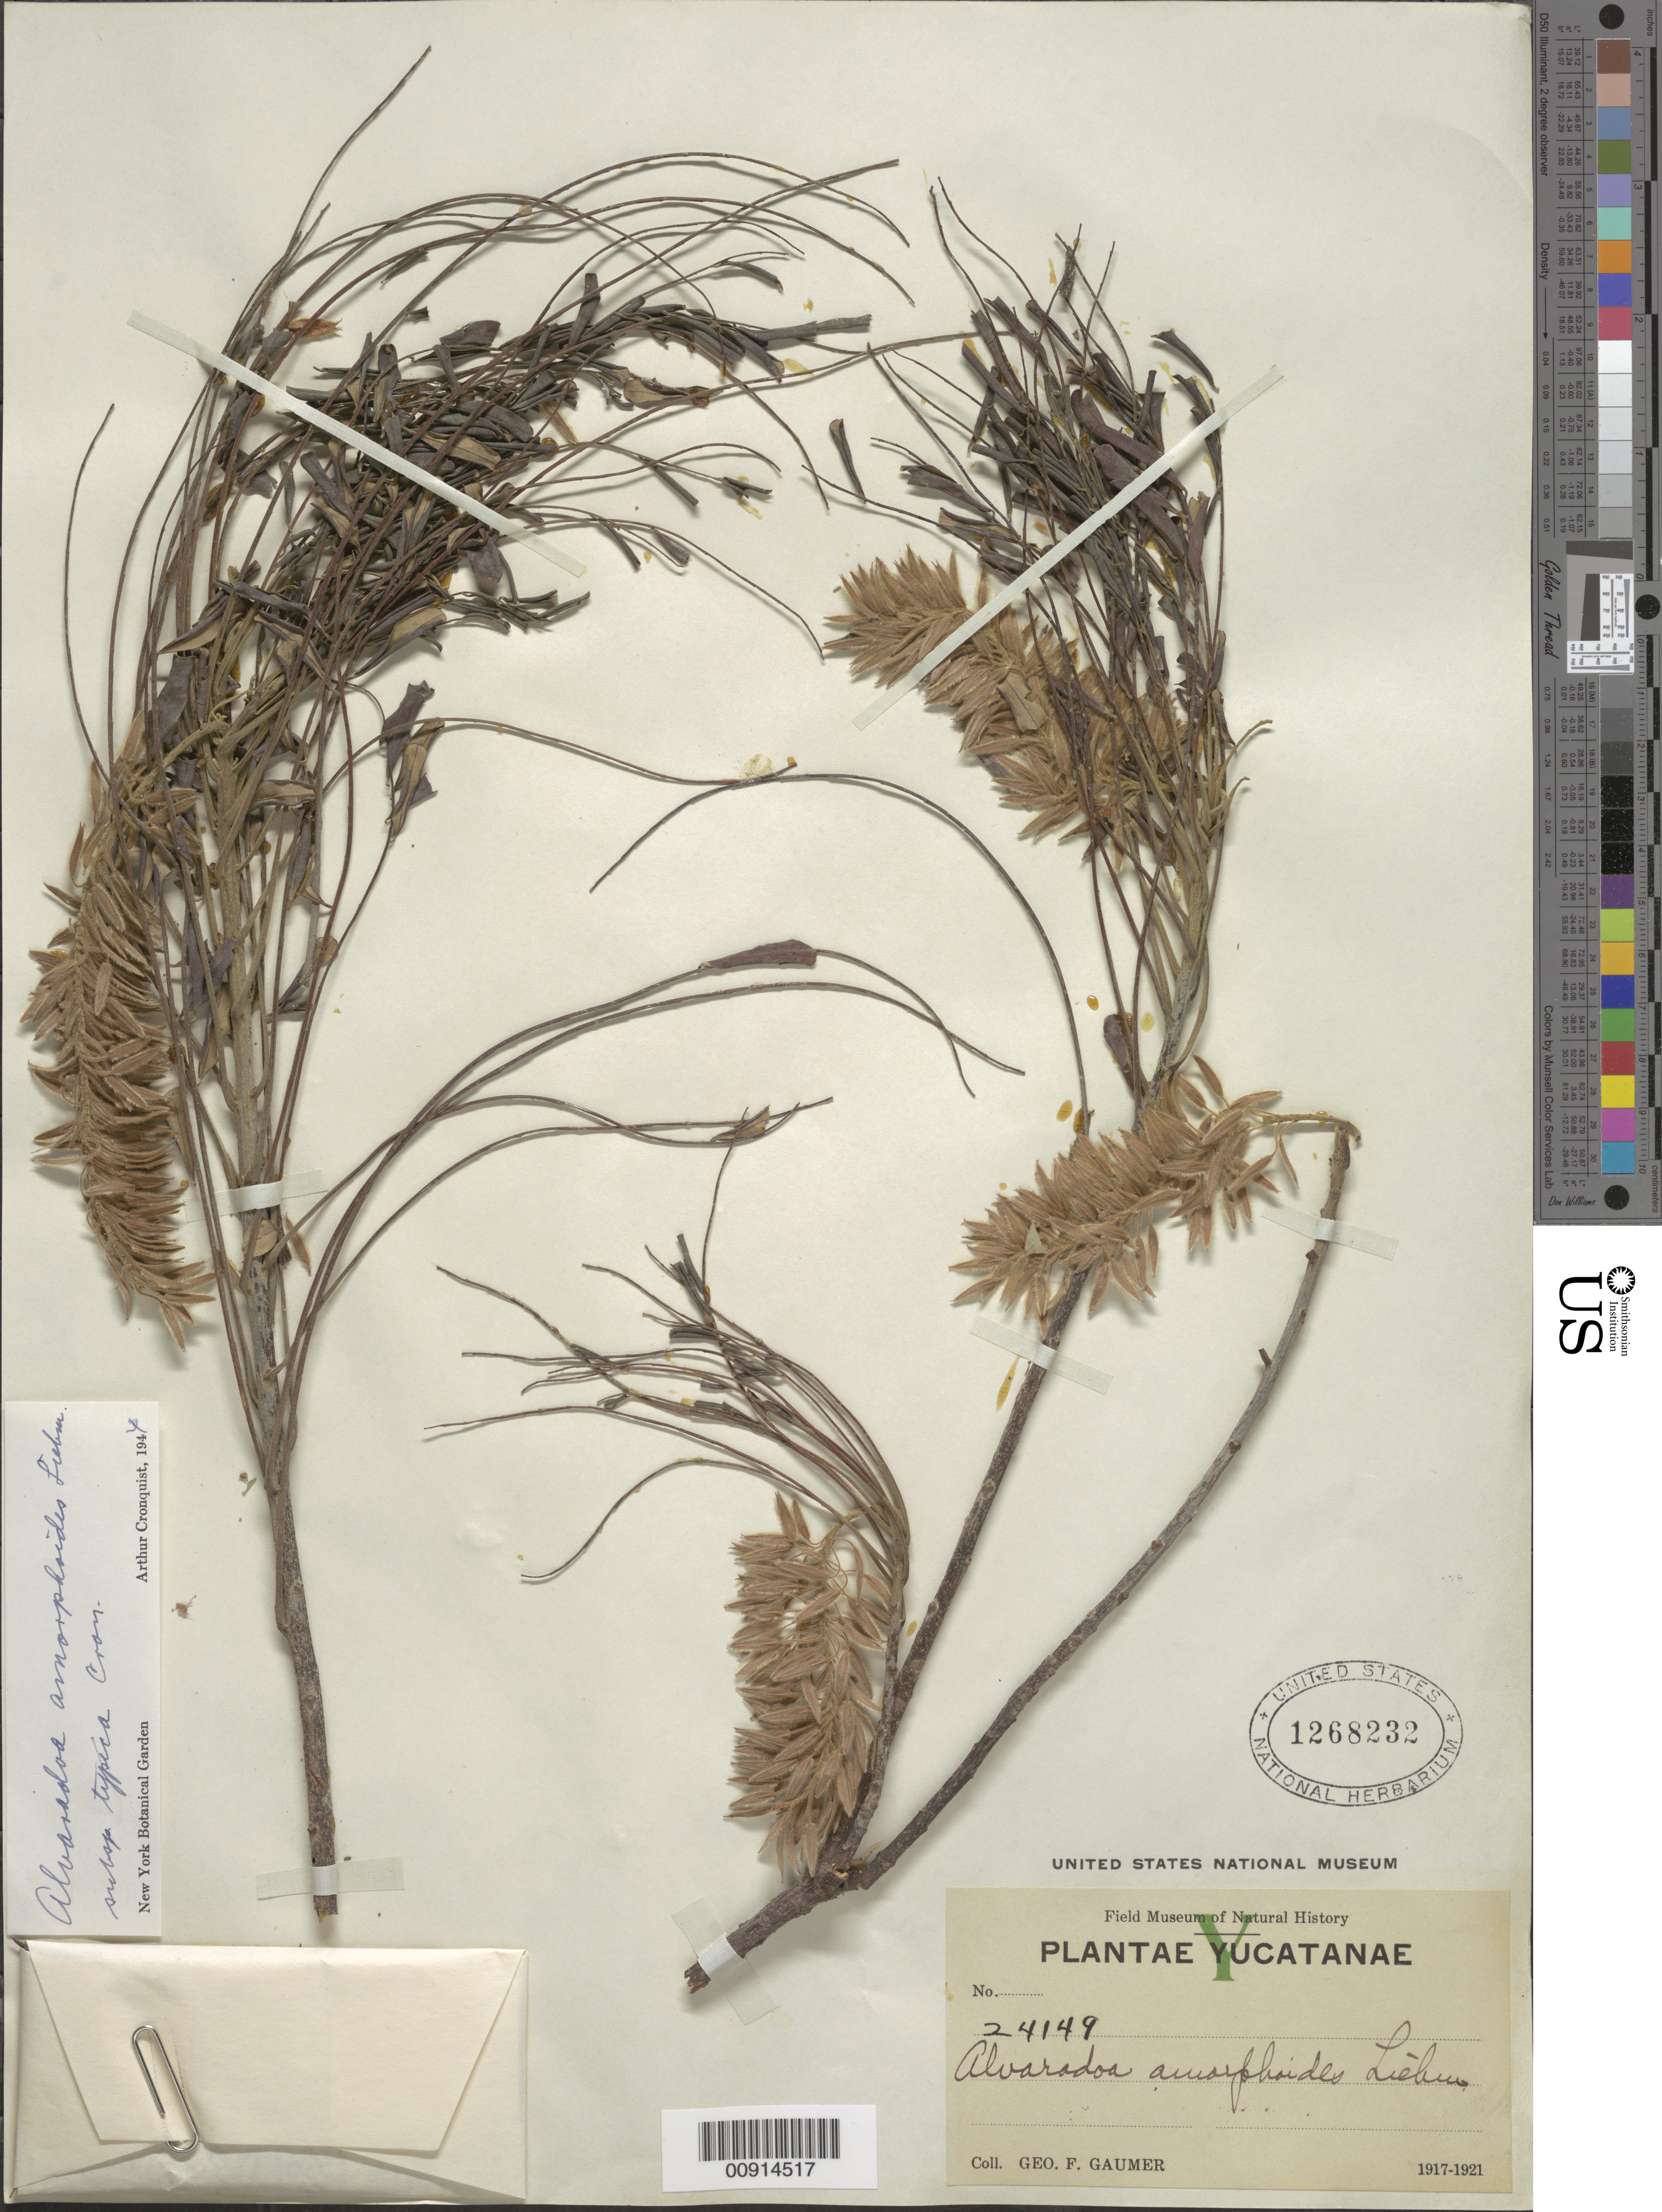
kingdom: Plantae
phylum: Tracheophyta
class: Magnoliopsida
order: Picramniales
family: Picramniaceae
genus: Alvaradoa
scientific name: Alvaradoa amorphoides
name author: Liebm.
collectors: G. F. Gaumer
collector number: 24149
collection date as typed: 1917 to -- --- 1921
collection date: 1917/1921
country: Mexico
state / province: Yucatán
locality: Yucatán.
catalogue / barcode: US 1268232